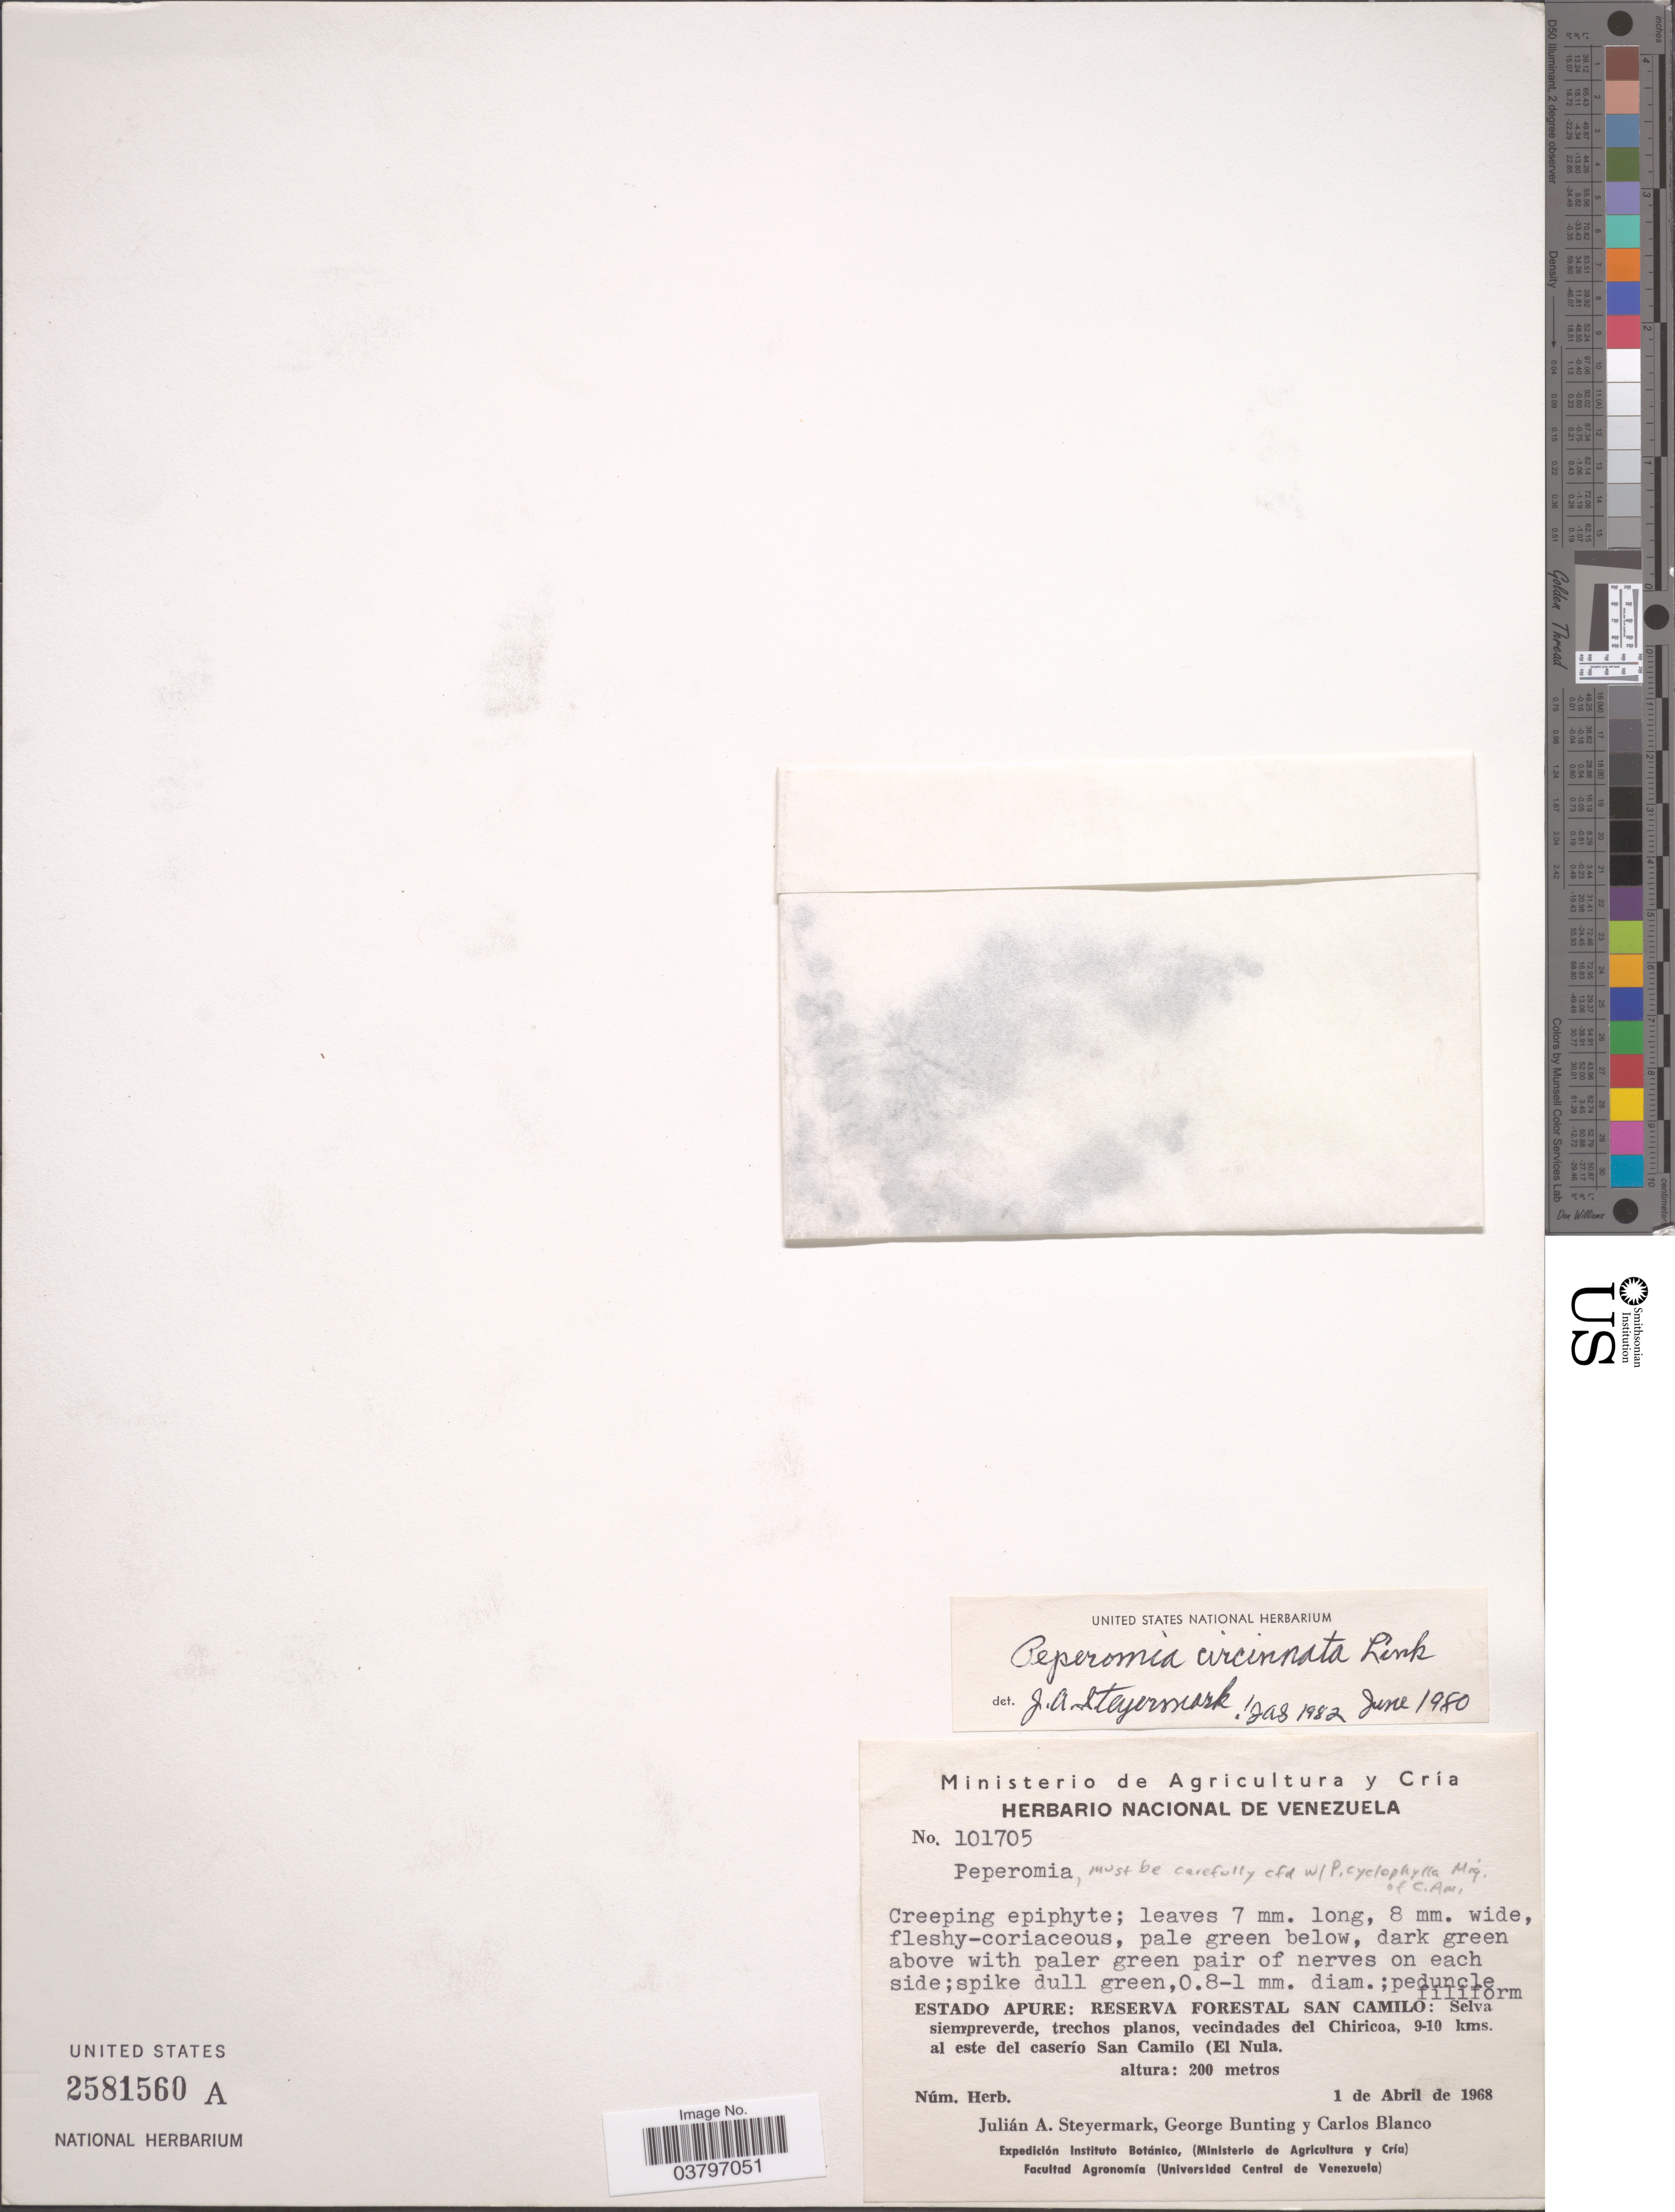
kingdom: Plantae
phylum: Tracheophyta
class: Magnoliopsida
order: Piperales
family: Piperaceae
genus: Peperomia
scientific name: Peperomia cladara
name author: Yunck.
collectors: J. Steyermark, G. S. Bunting & C. Blanco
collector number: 101705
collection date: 1968-04-01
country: Venezuela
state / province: Apure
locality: Reserva Forestal San Camilo: Selva siempreverde, trechos planos, vecindades del Chiricoa, 9-10 kms. al este del caserío San Camilo (El Nula.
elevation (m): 200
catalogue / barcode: US 2581560A